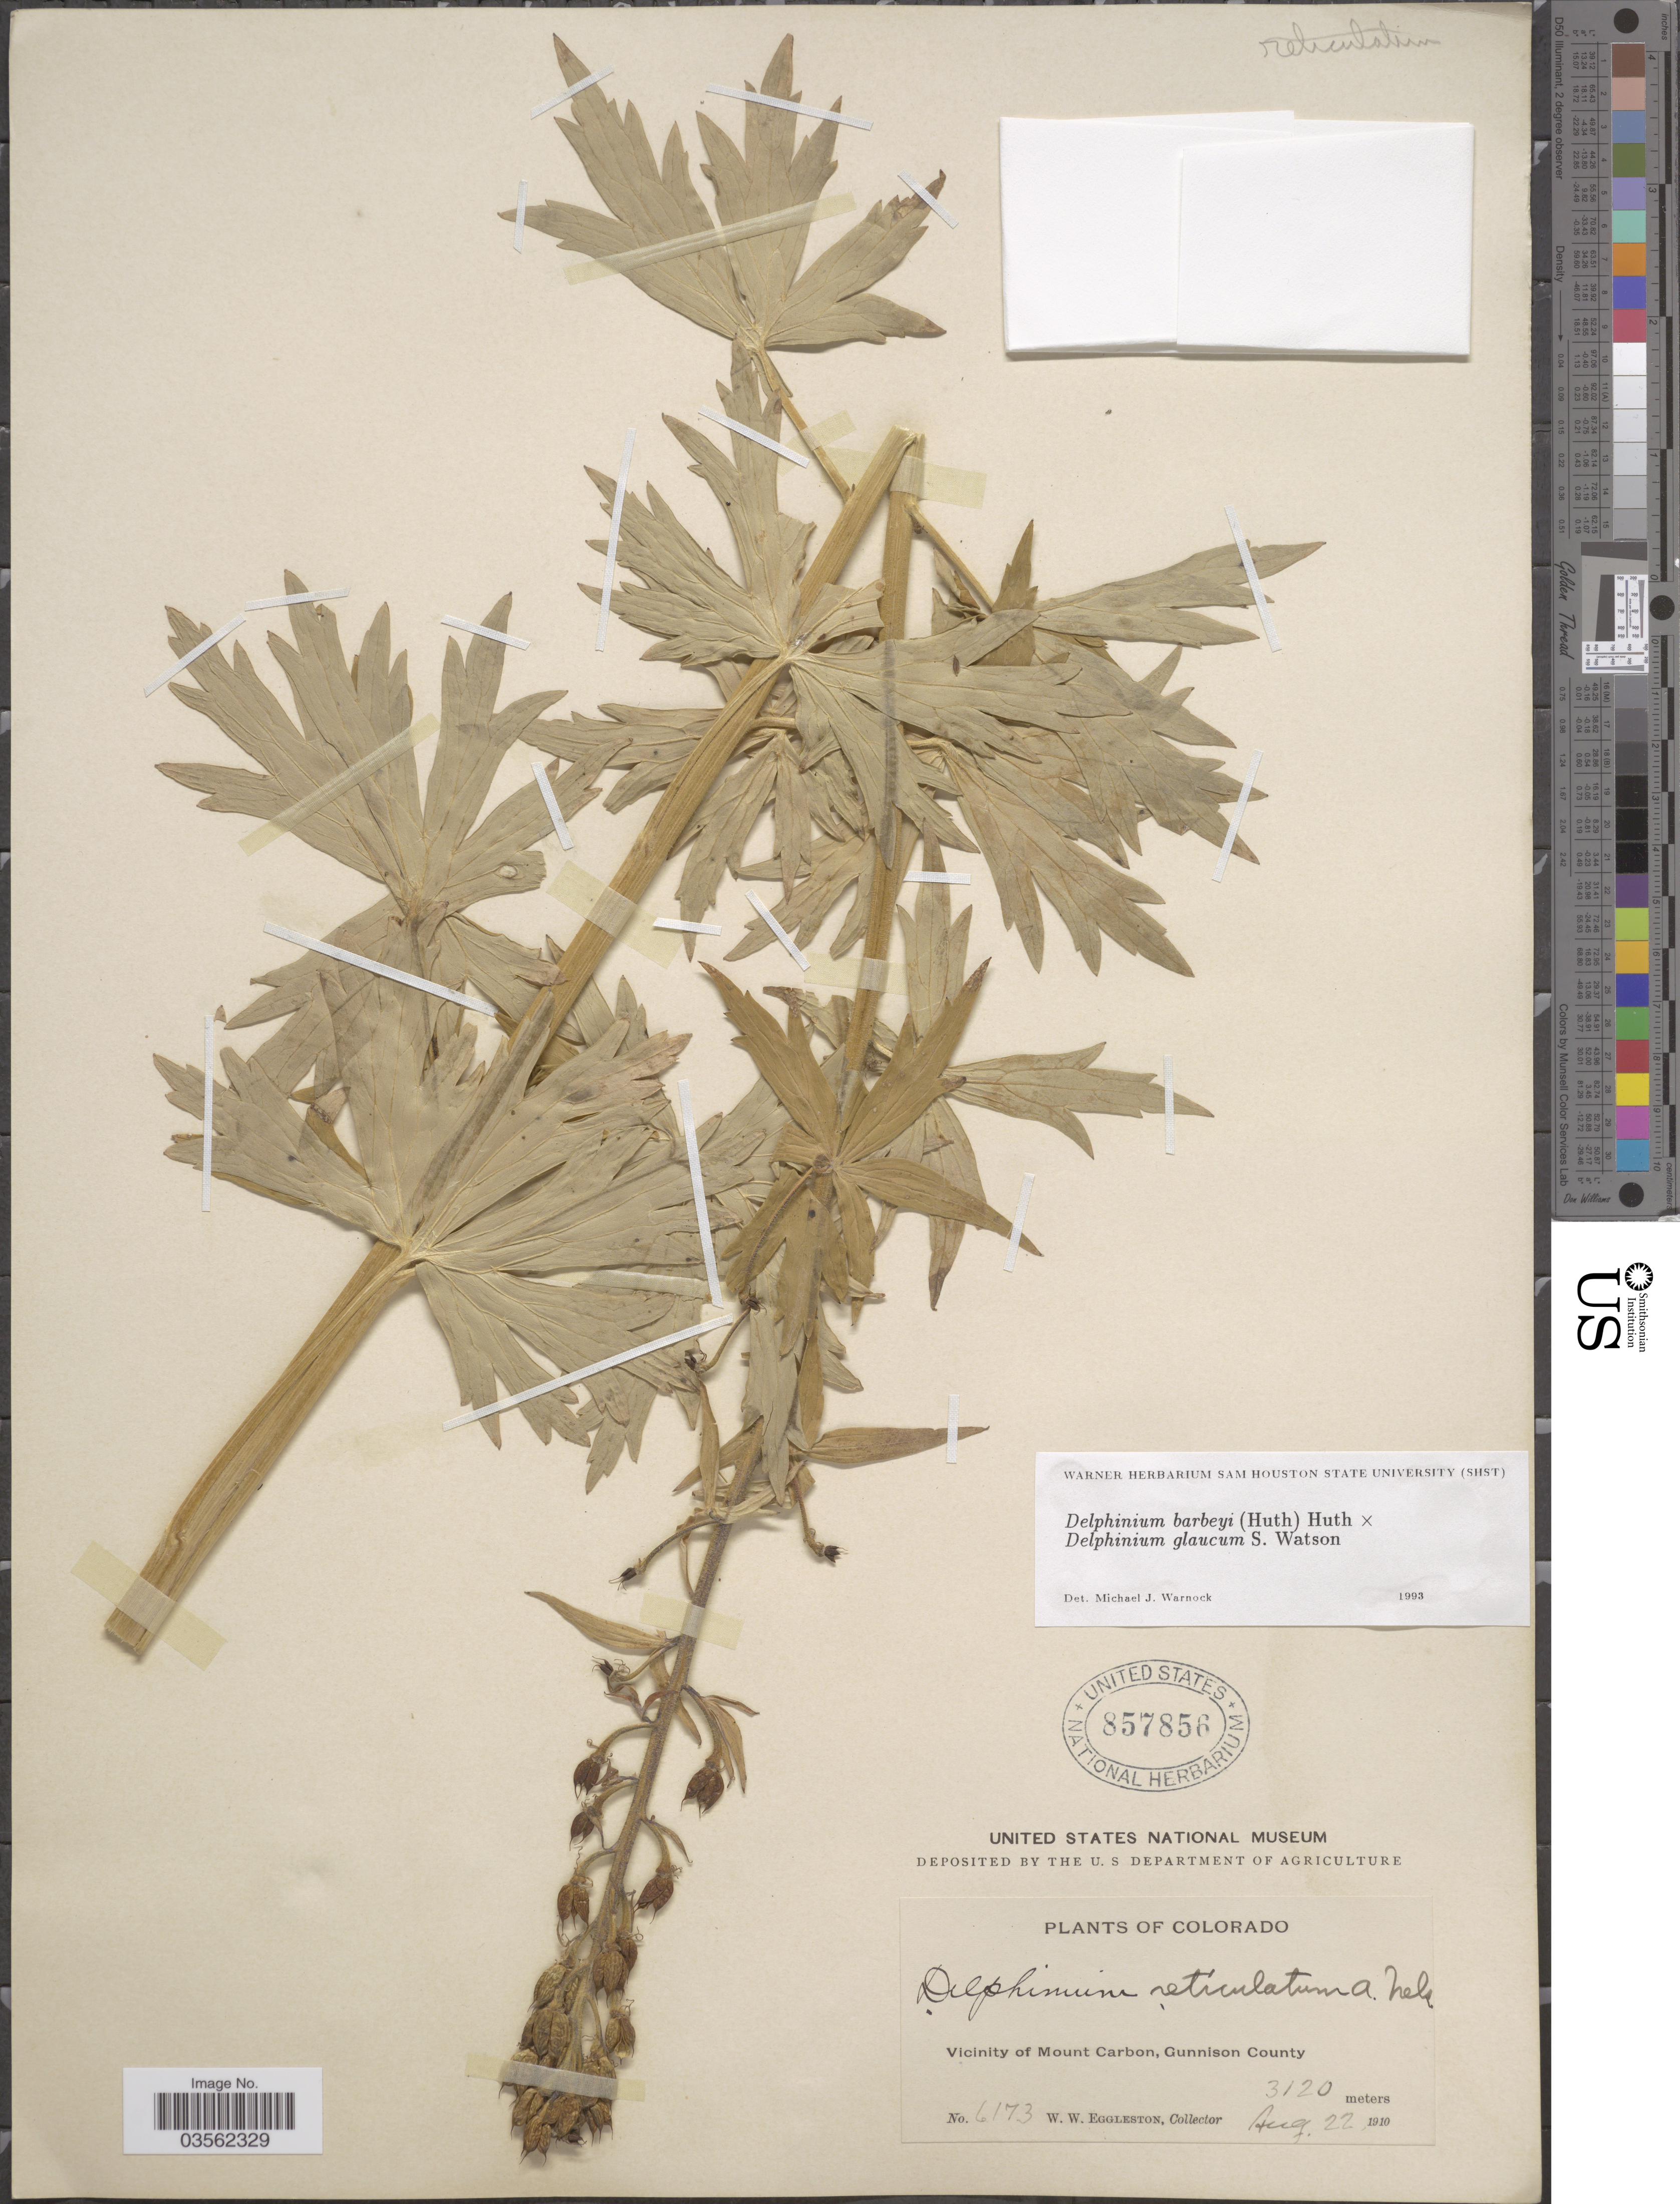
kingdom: Plantae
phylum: Tracheophyta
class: Magnoliopsida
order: Ranunculales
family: Ranunculaceae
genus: Delphinium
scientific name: Delphinium barbeyi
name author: (Huth) Huth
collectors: W. W. Eggleston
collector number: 6173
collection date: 1910-08-22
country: United States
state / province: Colorado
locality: Vicinity of Mount Carbon, Gunnison County.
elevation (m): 3120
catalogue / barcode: US 857856